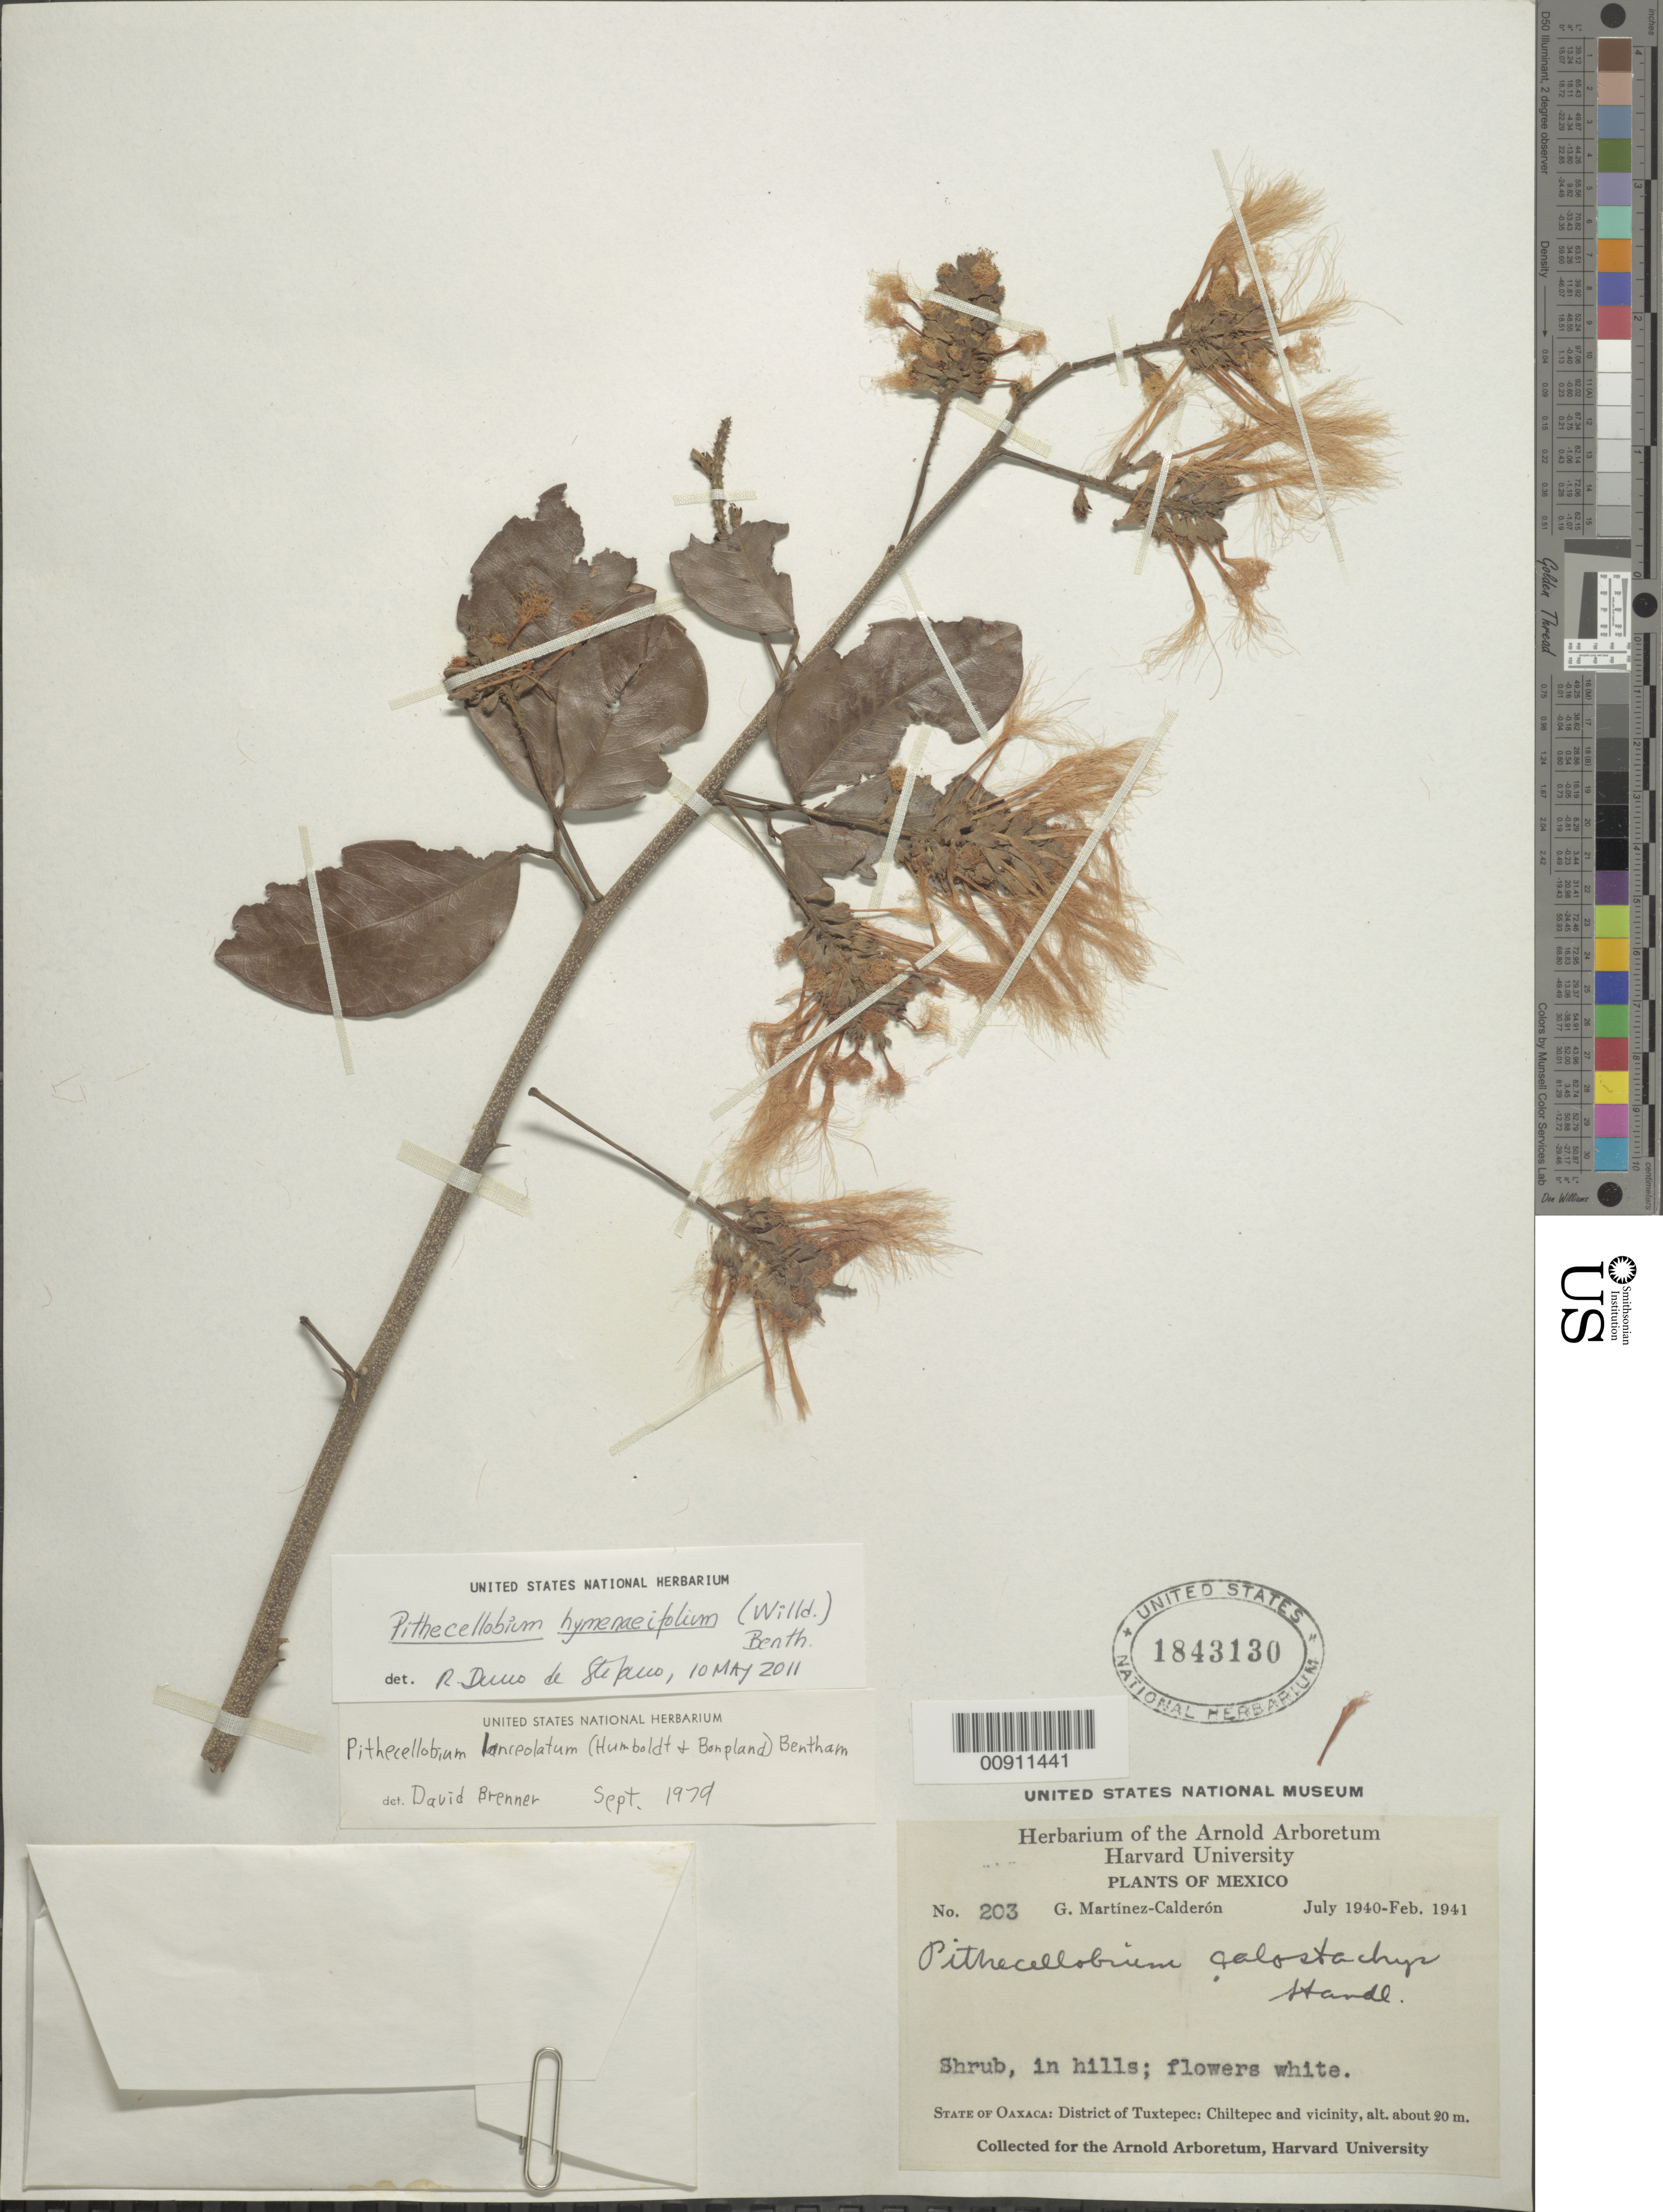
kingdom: Plantae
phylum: Tracheophyta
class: Magnoliopsida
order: Fabales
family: Fabaceae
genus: Pithecellobium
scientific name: Pithecellobium hymenaeifolium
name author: (Humb. & Bonpl. ex Willd.) Benth.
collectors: G. Martinez-C.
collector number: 203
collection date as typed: Jul 1940 to -- Feb 1941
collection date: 1940-07/1941-02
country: Mexico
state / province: Oaxaca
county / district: Tuxtepec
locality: State of Oaxaca: District of Tuxtepec: Chiltepec and vicinity.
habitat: In hills.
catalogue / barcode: US 1843130